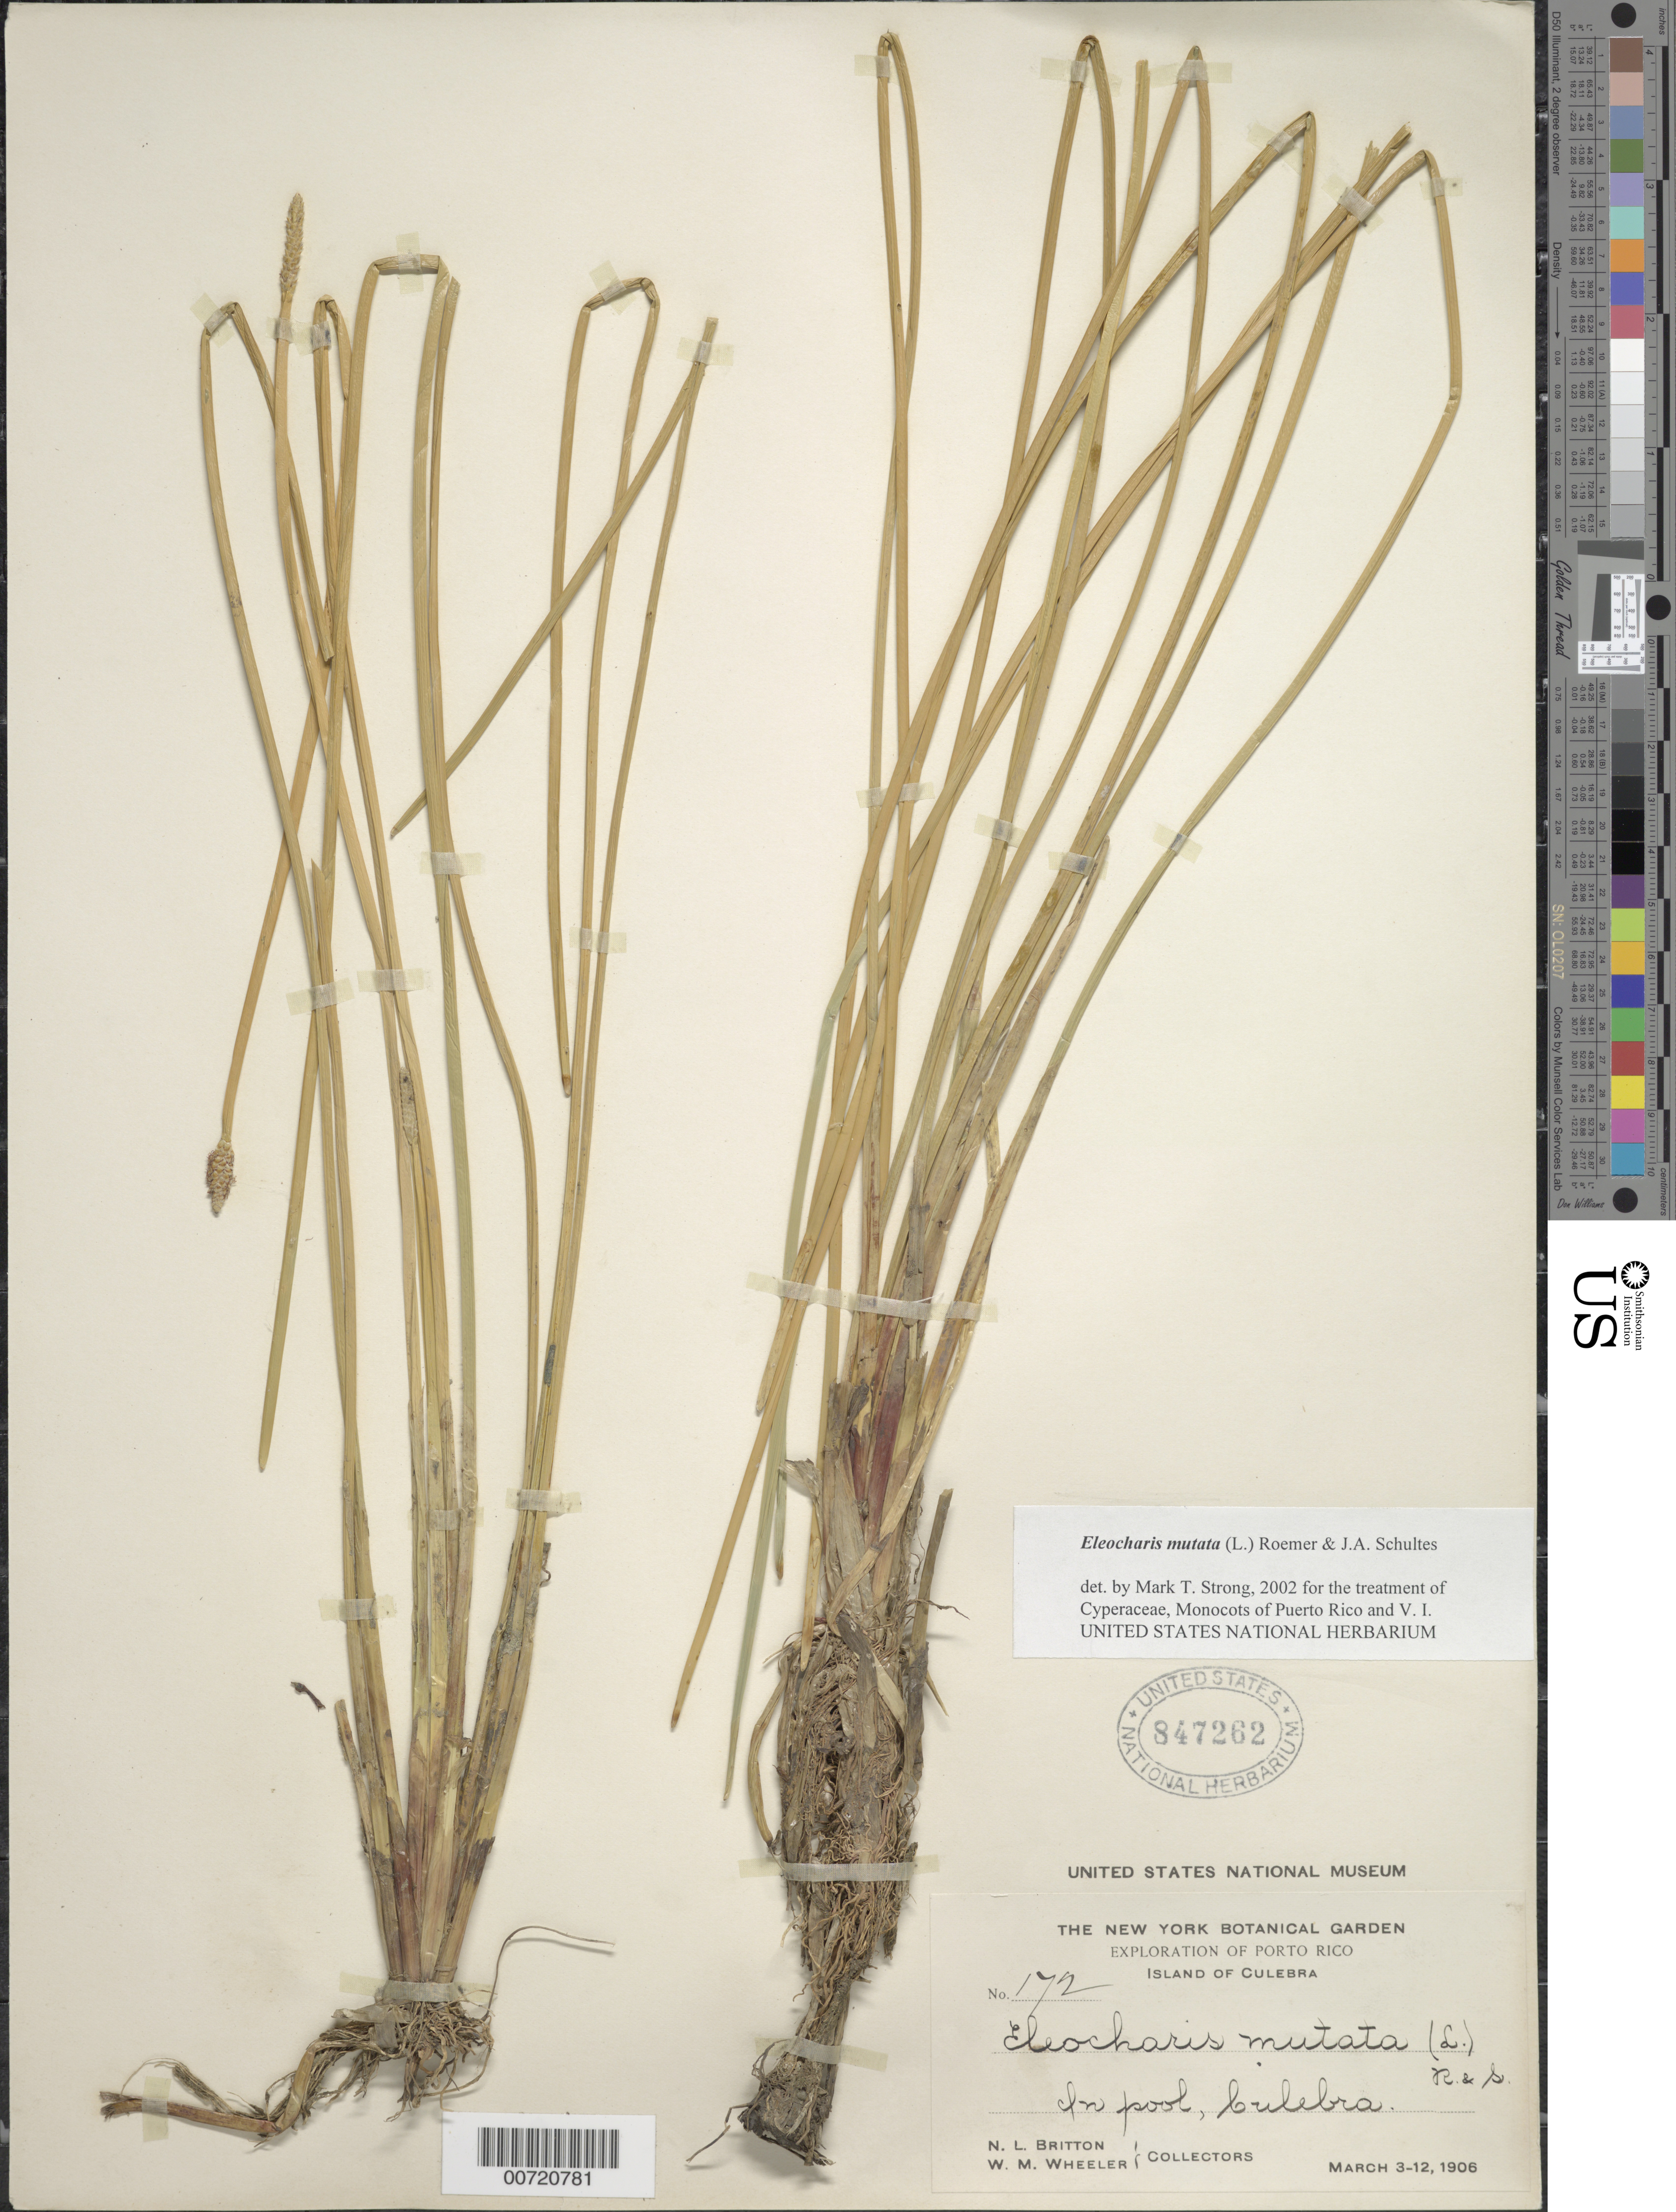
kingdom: Plantae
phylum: Tracheophyta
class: Liliopsida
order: Poales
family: Cyperaceae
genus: Eleocharis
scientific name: Eleocharis mutata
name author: (L.) Roem. & Schult.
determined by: Strong, M. T., (US), Smithsonian Institution - National Museum of Natural History (UNITED STATES)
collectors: N. Britton & W. Wheeler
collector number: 172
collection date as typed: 03 Mar 1906 to 12 Mar 1906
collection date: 1906-03-03/1906-03-12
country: Puerto Rico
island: Culebra I.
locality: Culebra Island.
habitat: In pool.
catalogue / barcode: US 847262